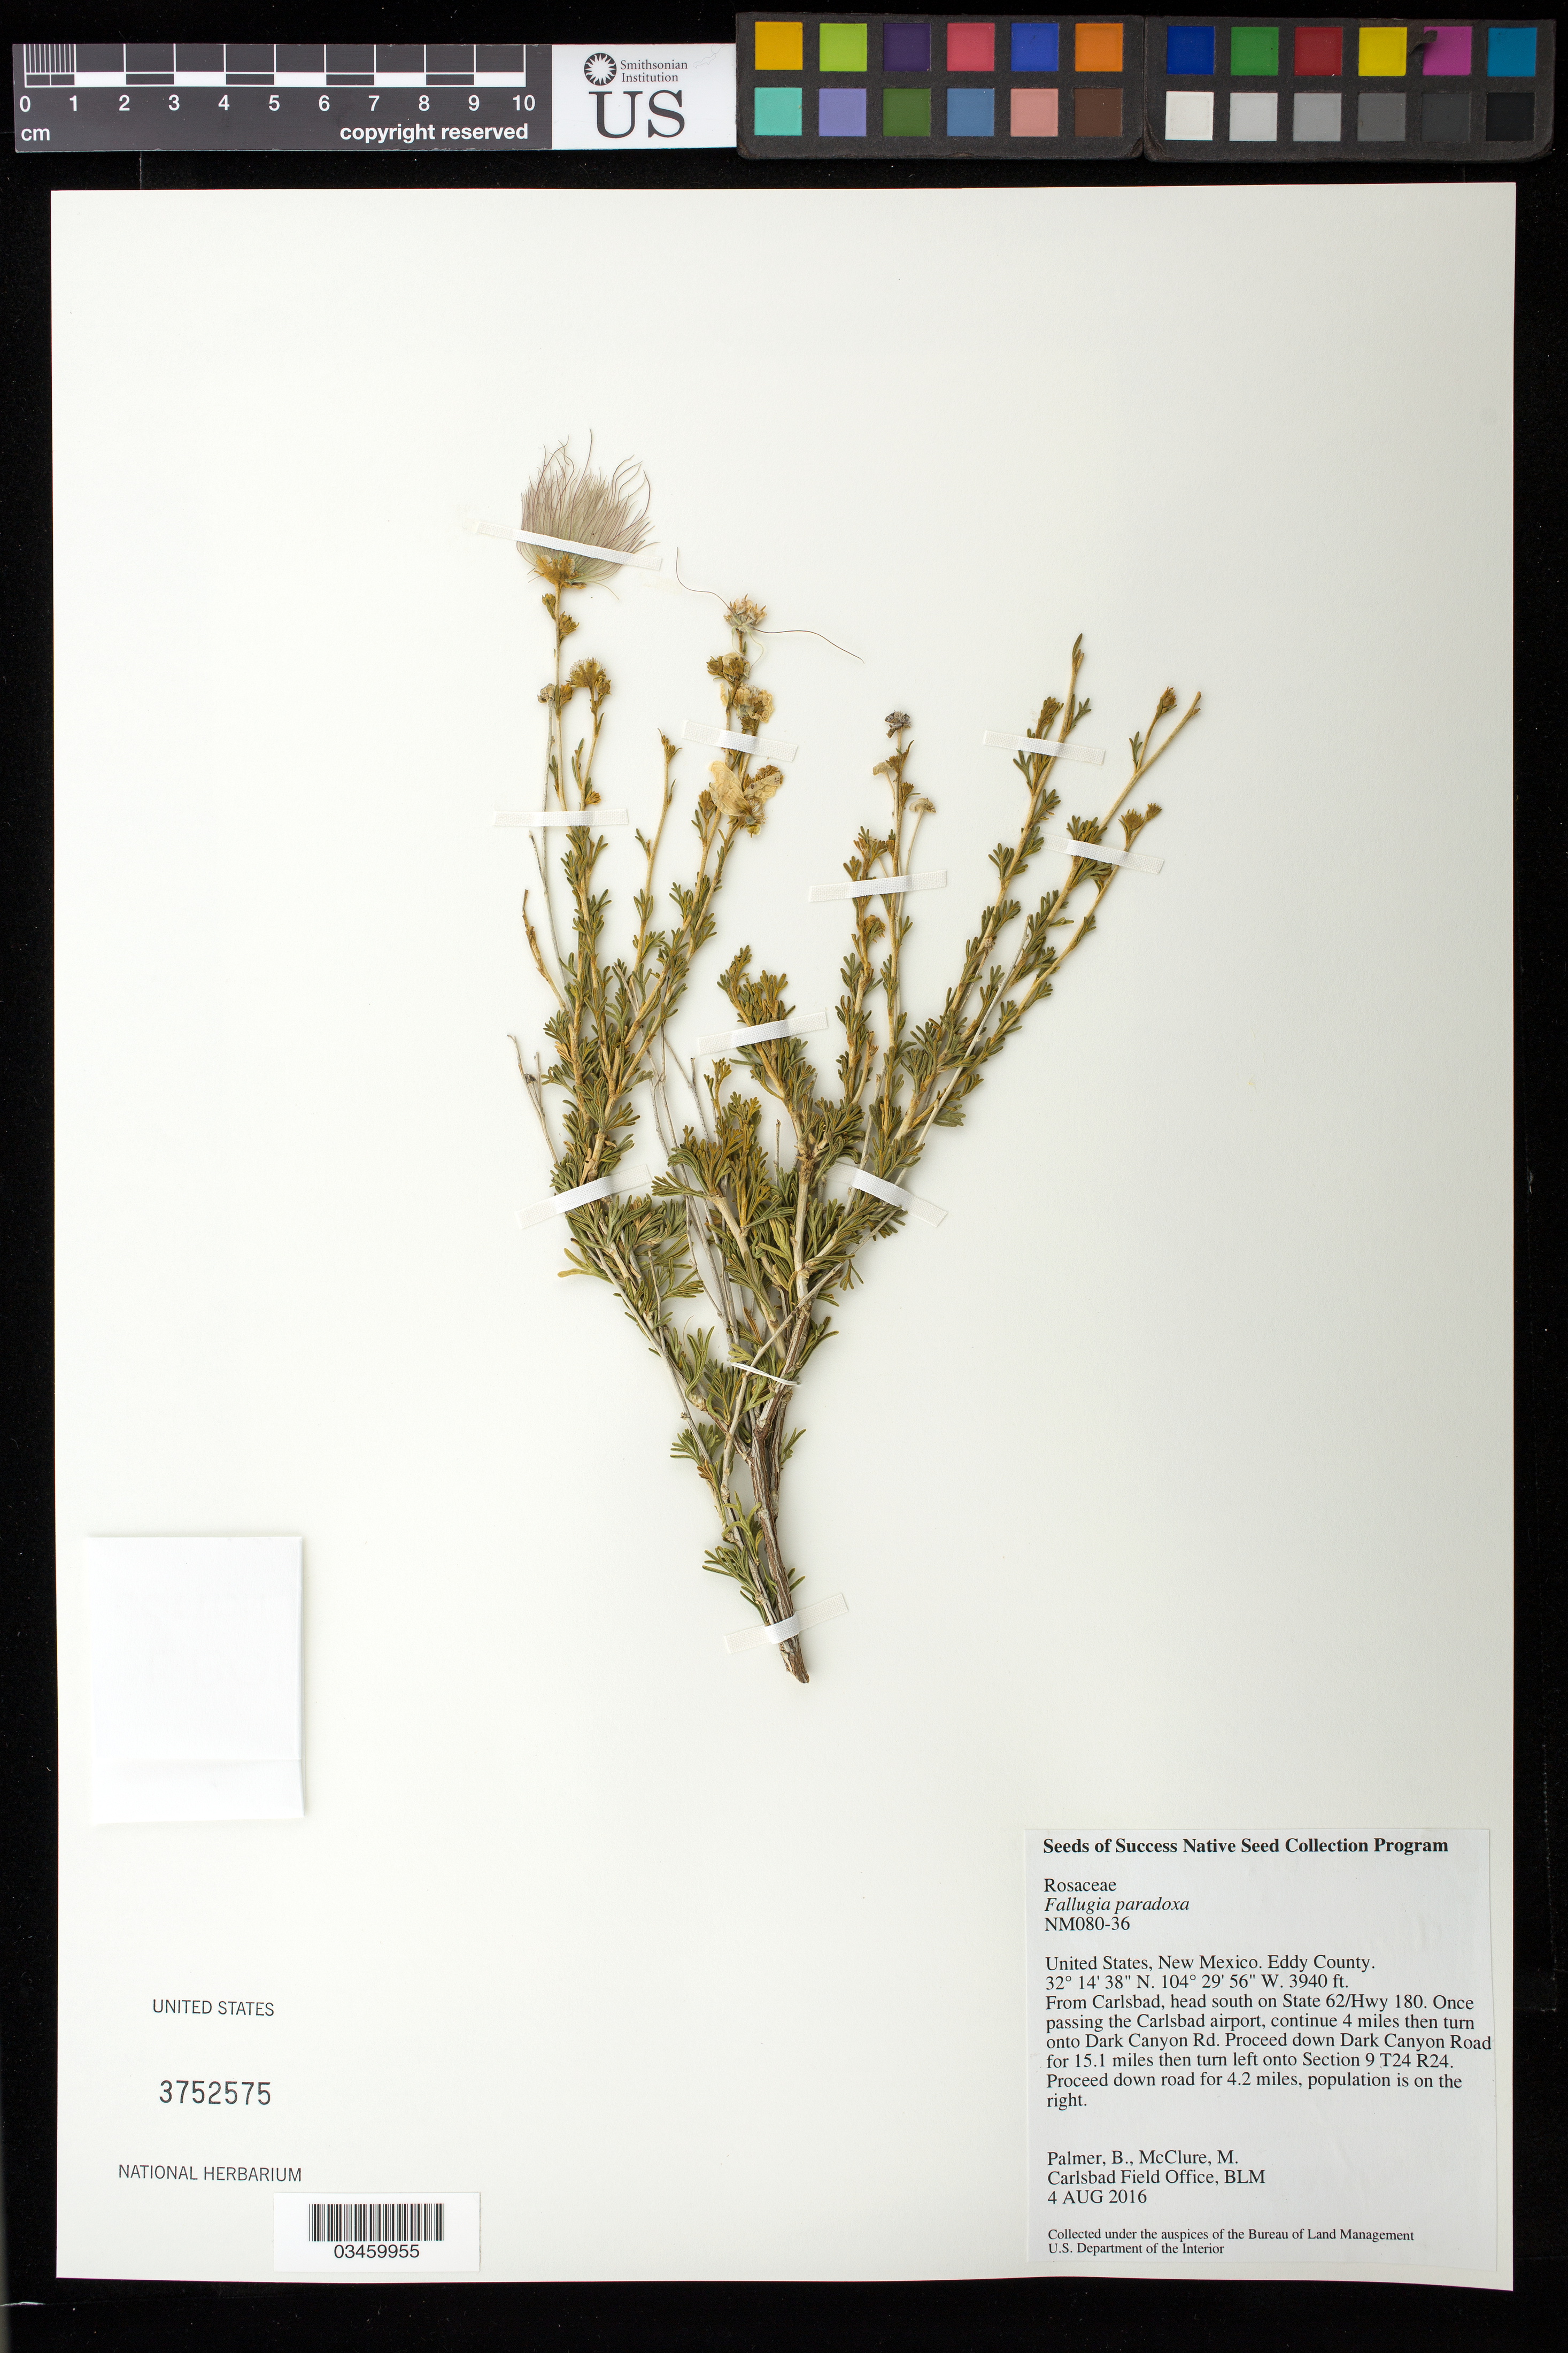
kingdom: Plantae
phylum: Tracheophyta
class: Magnoliopsida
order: Rosales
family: Rosaceae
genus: Fallugia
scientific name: Fallugia paradoxa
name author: (D. Don ex Tilloch & T. Taylor) Endl. ex Torr.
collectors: B. Palmer & M. McClure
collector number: NM080-36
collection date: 2016-08-04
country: United States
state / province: New Mexico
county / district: Eddy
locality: Dark Canyon Rd.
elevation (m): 1201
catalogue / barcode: US 3752575